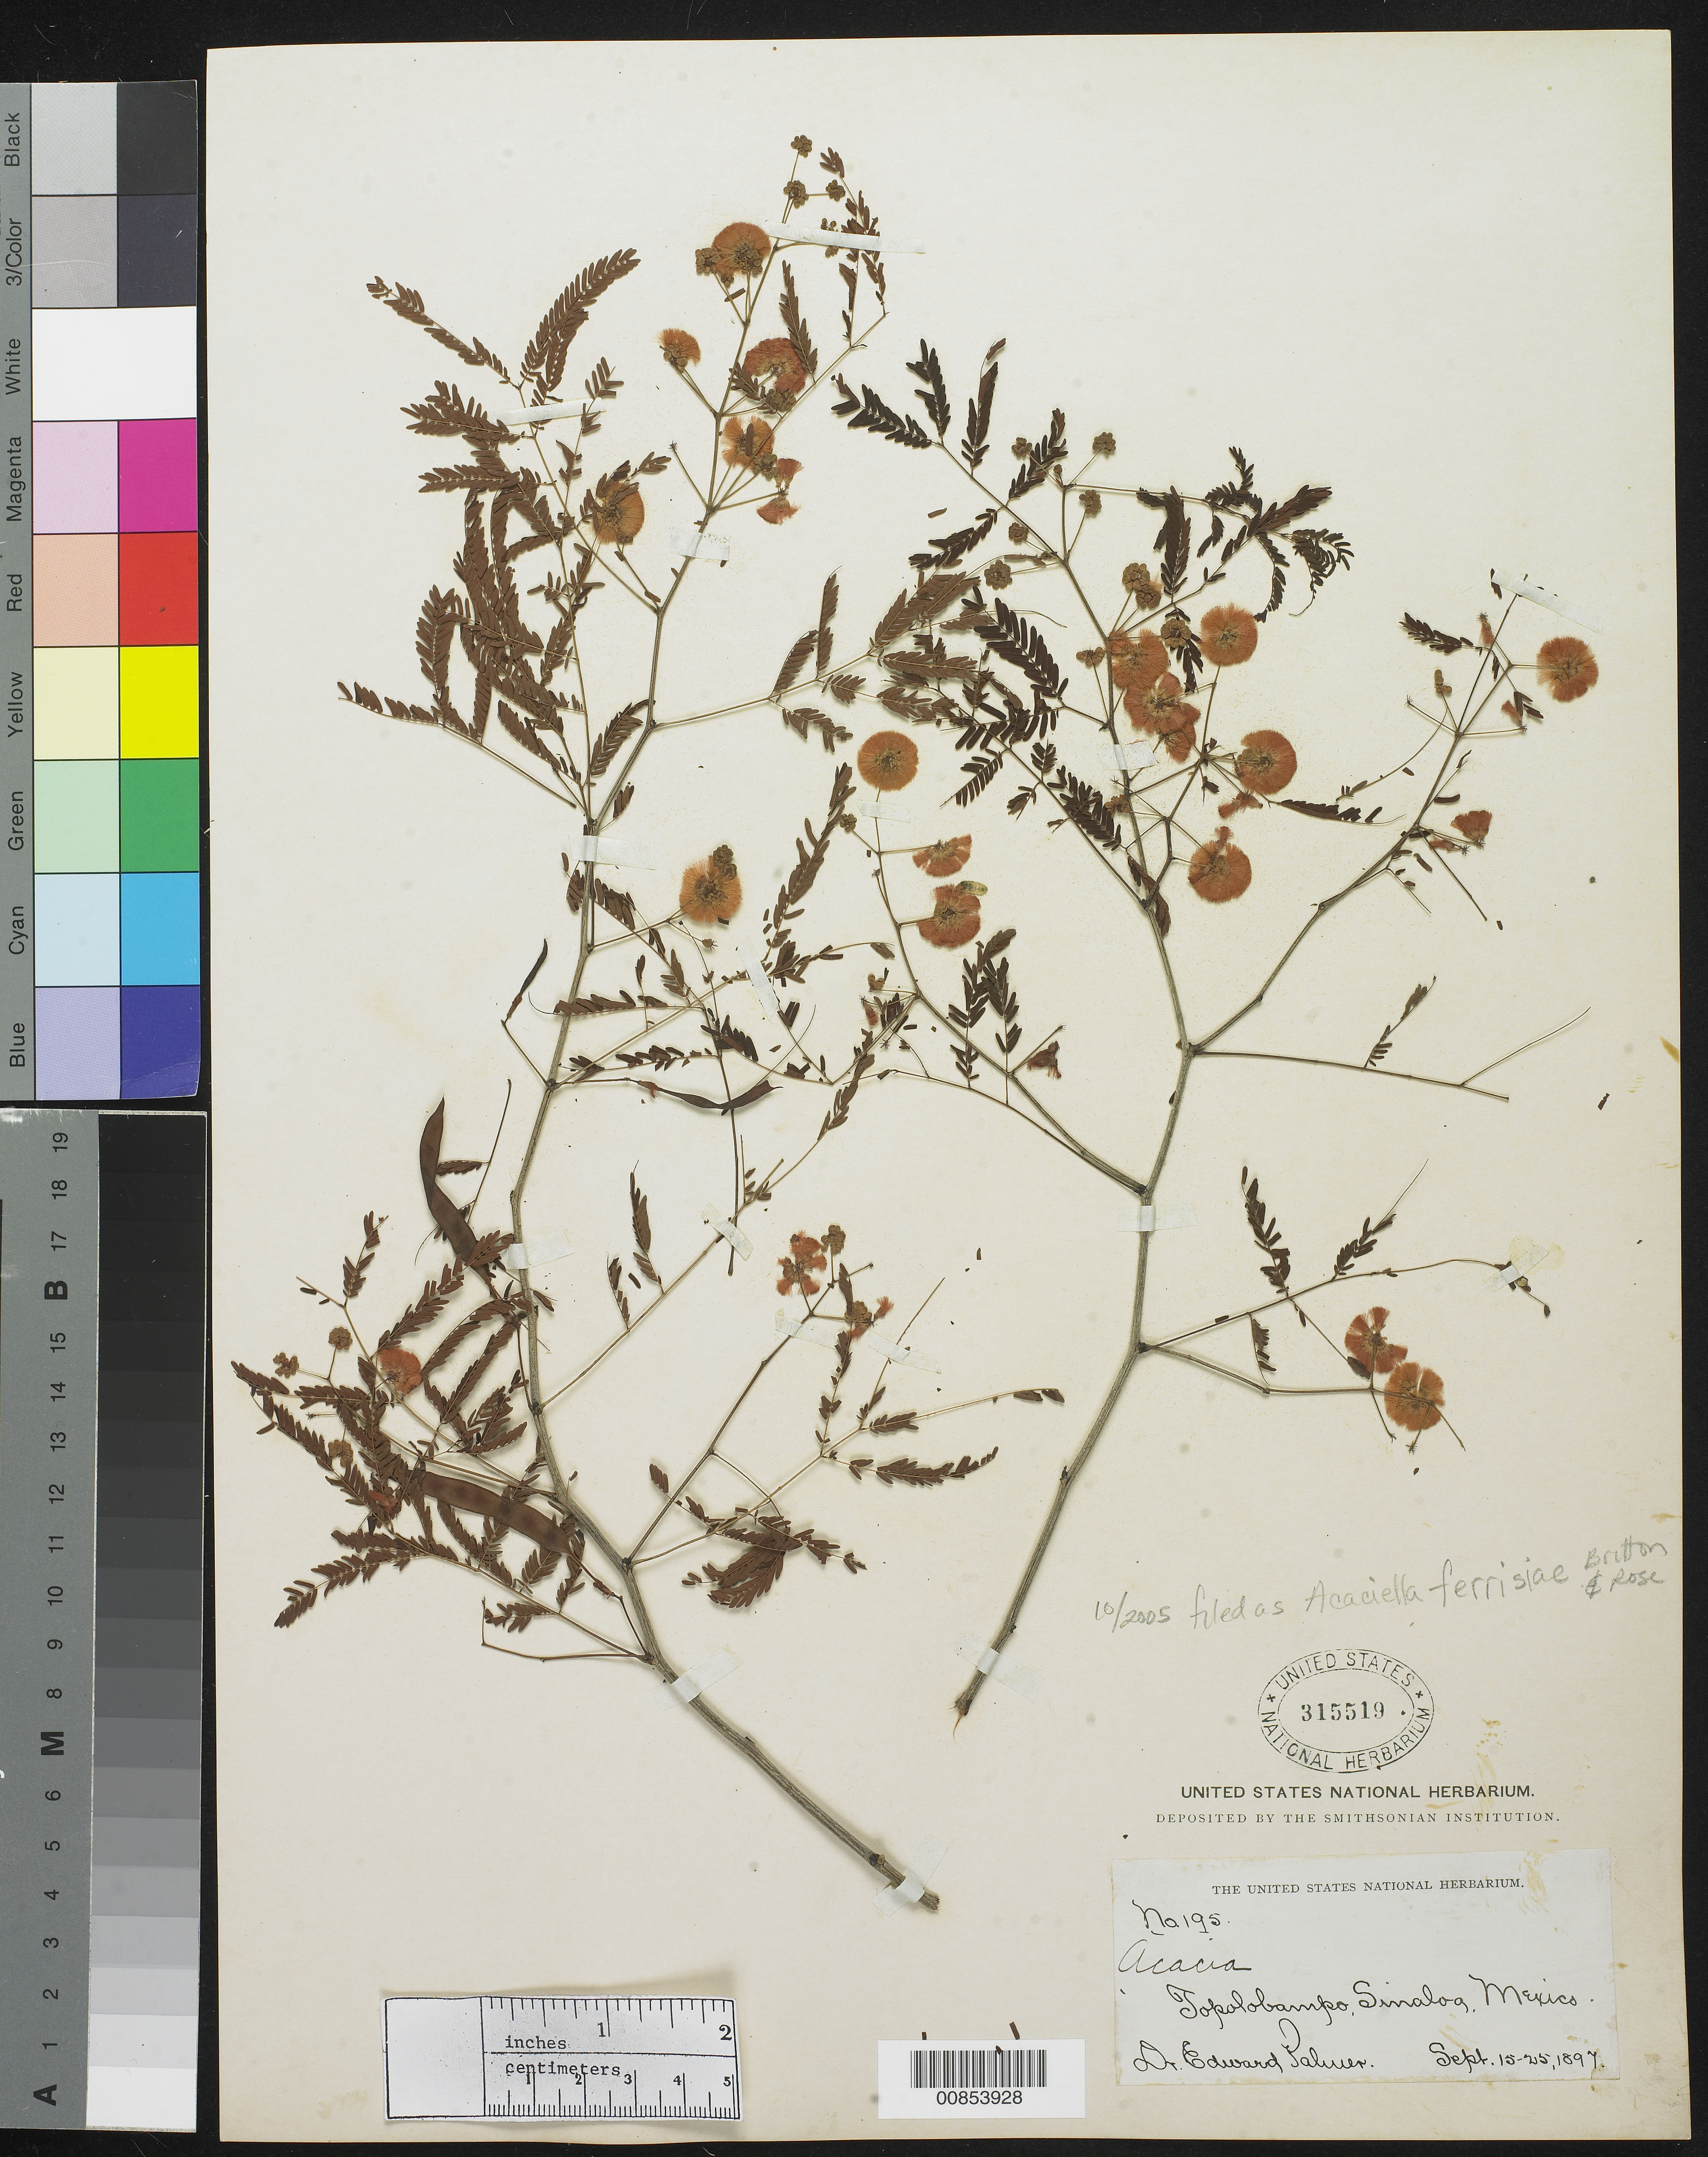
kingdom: Plantae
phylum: Tracheophyta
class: Magnoliopsida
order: Fabales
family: Fabaceae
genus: Acaciella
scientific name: Acaciella ferrisiae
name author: Britton & Rose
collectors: E. Palmer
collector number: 195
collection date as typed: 15 Sep 1897 to 25 Sep 1897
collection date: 1897-09-15/1897-09-25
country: Mexico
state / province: Sinaloa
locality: Topolobampo, Sinaloa.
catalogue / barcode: US 315519